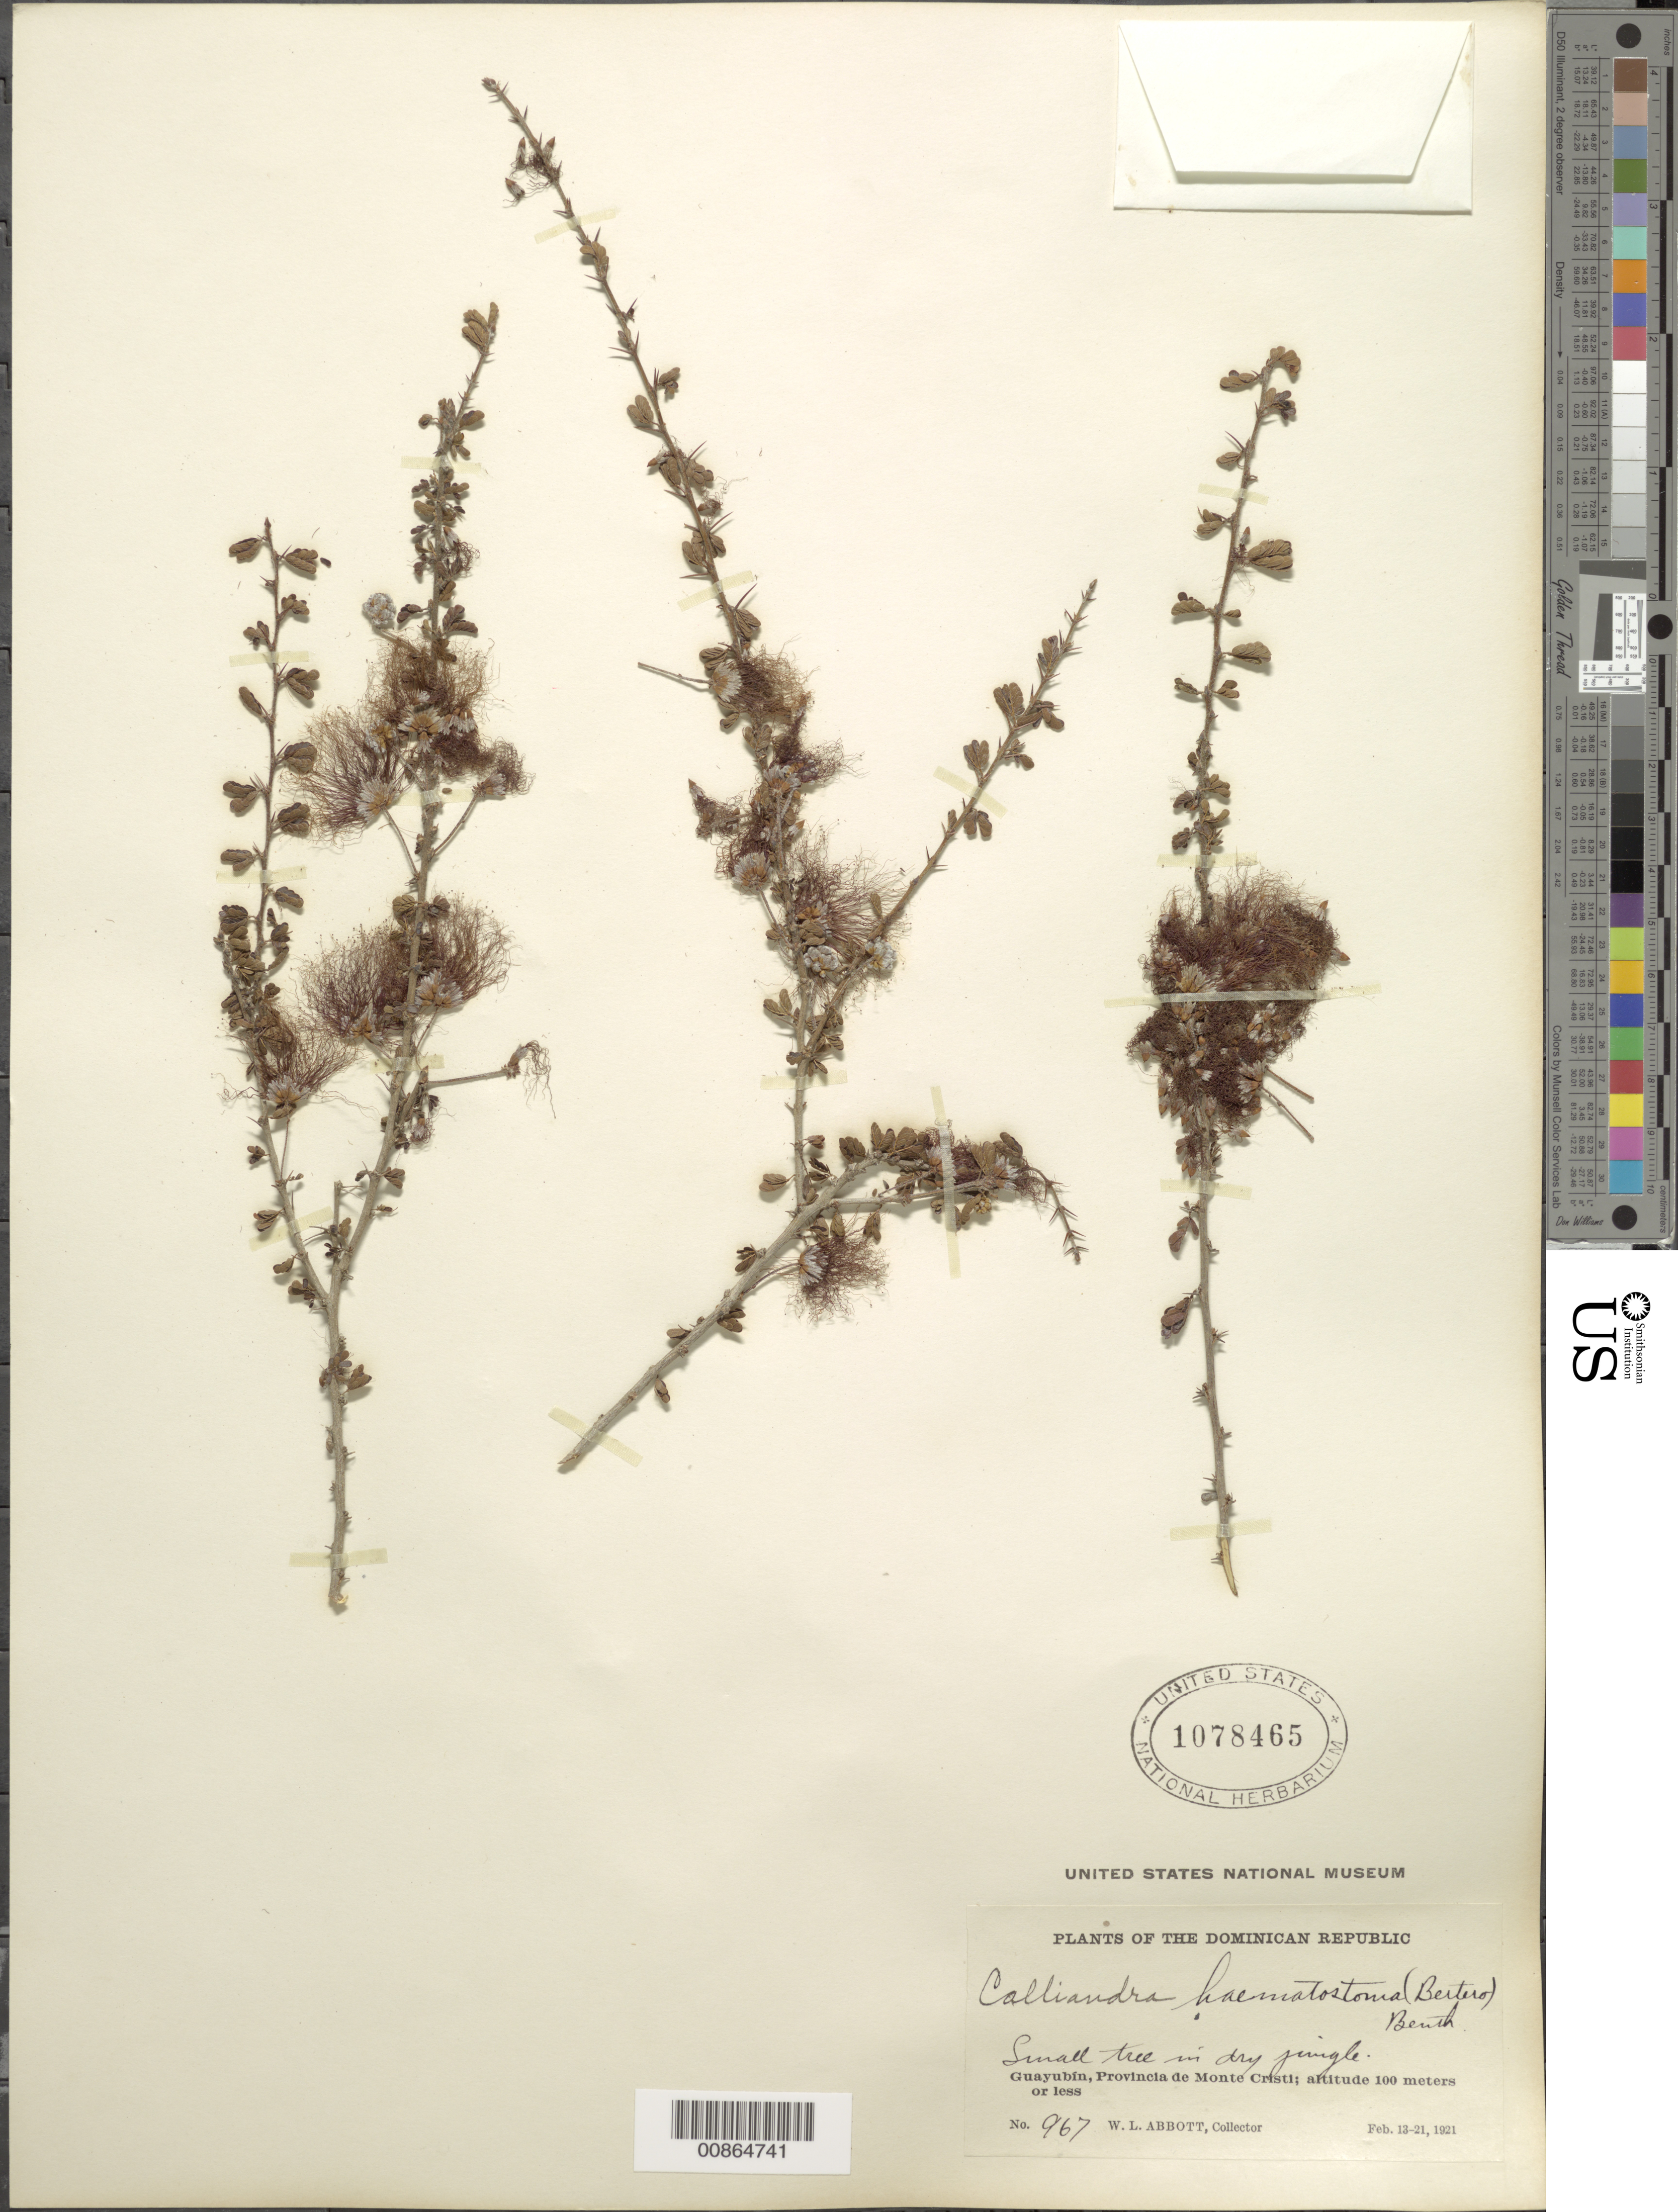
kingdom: Plantae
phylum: Tracheophyta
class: Magnoliopsida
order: Fabales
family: Fabaceae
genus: Calliandra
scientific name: Calliandra haematostoma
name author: (DC.) Urb.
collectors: W. L. Abbott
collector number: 967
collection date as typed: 13 Feb 1921 to 21 Feb 1921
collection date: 1921-02-13/1921-02-21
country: Dominican Republic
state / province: Monte Cristi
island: Hispaniola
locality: Guayubín.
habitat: Dry jungle.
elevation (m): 100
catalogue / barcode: US 1078465